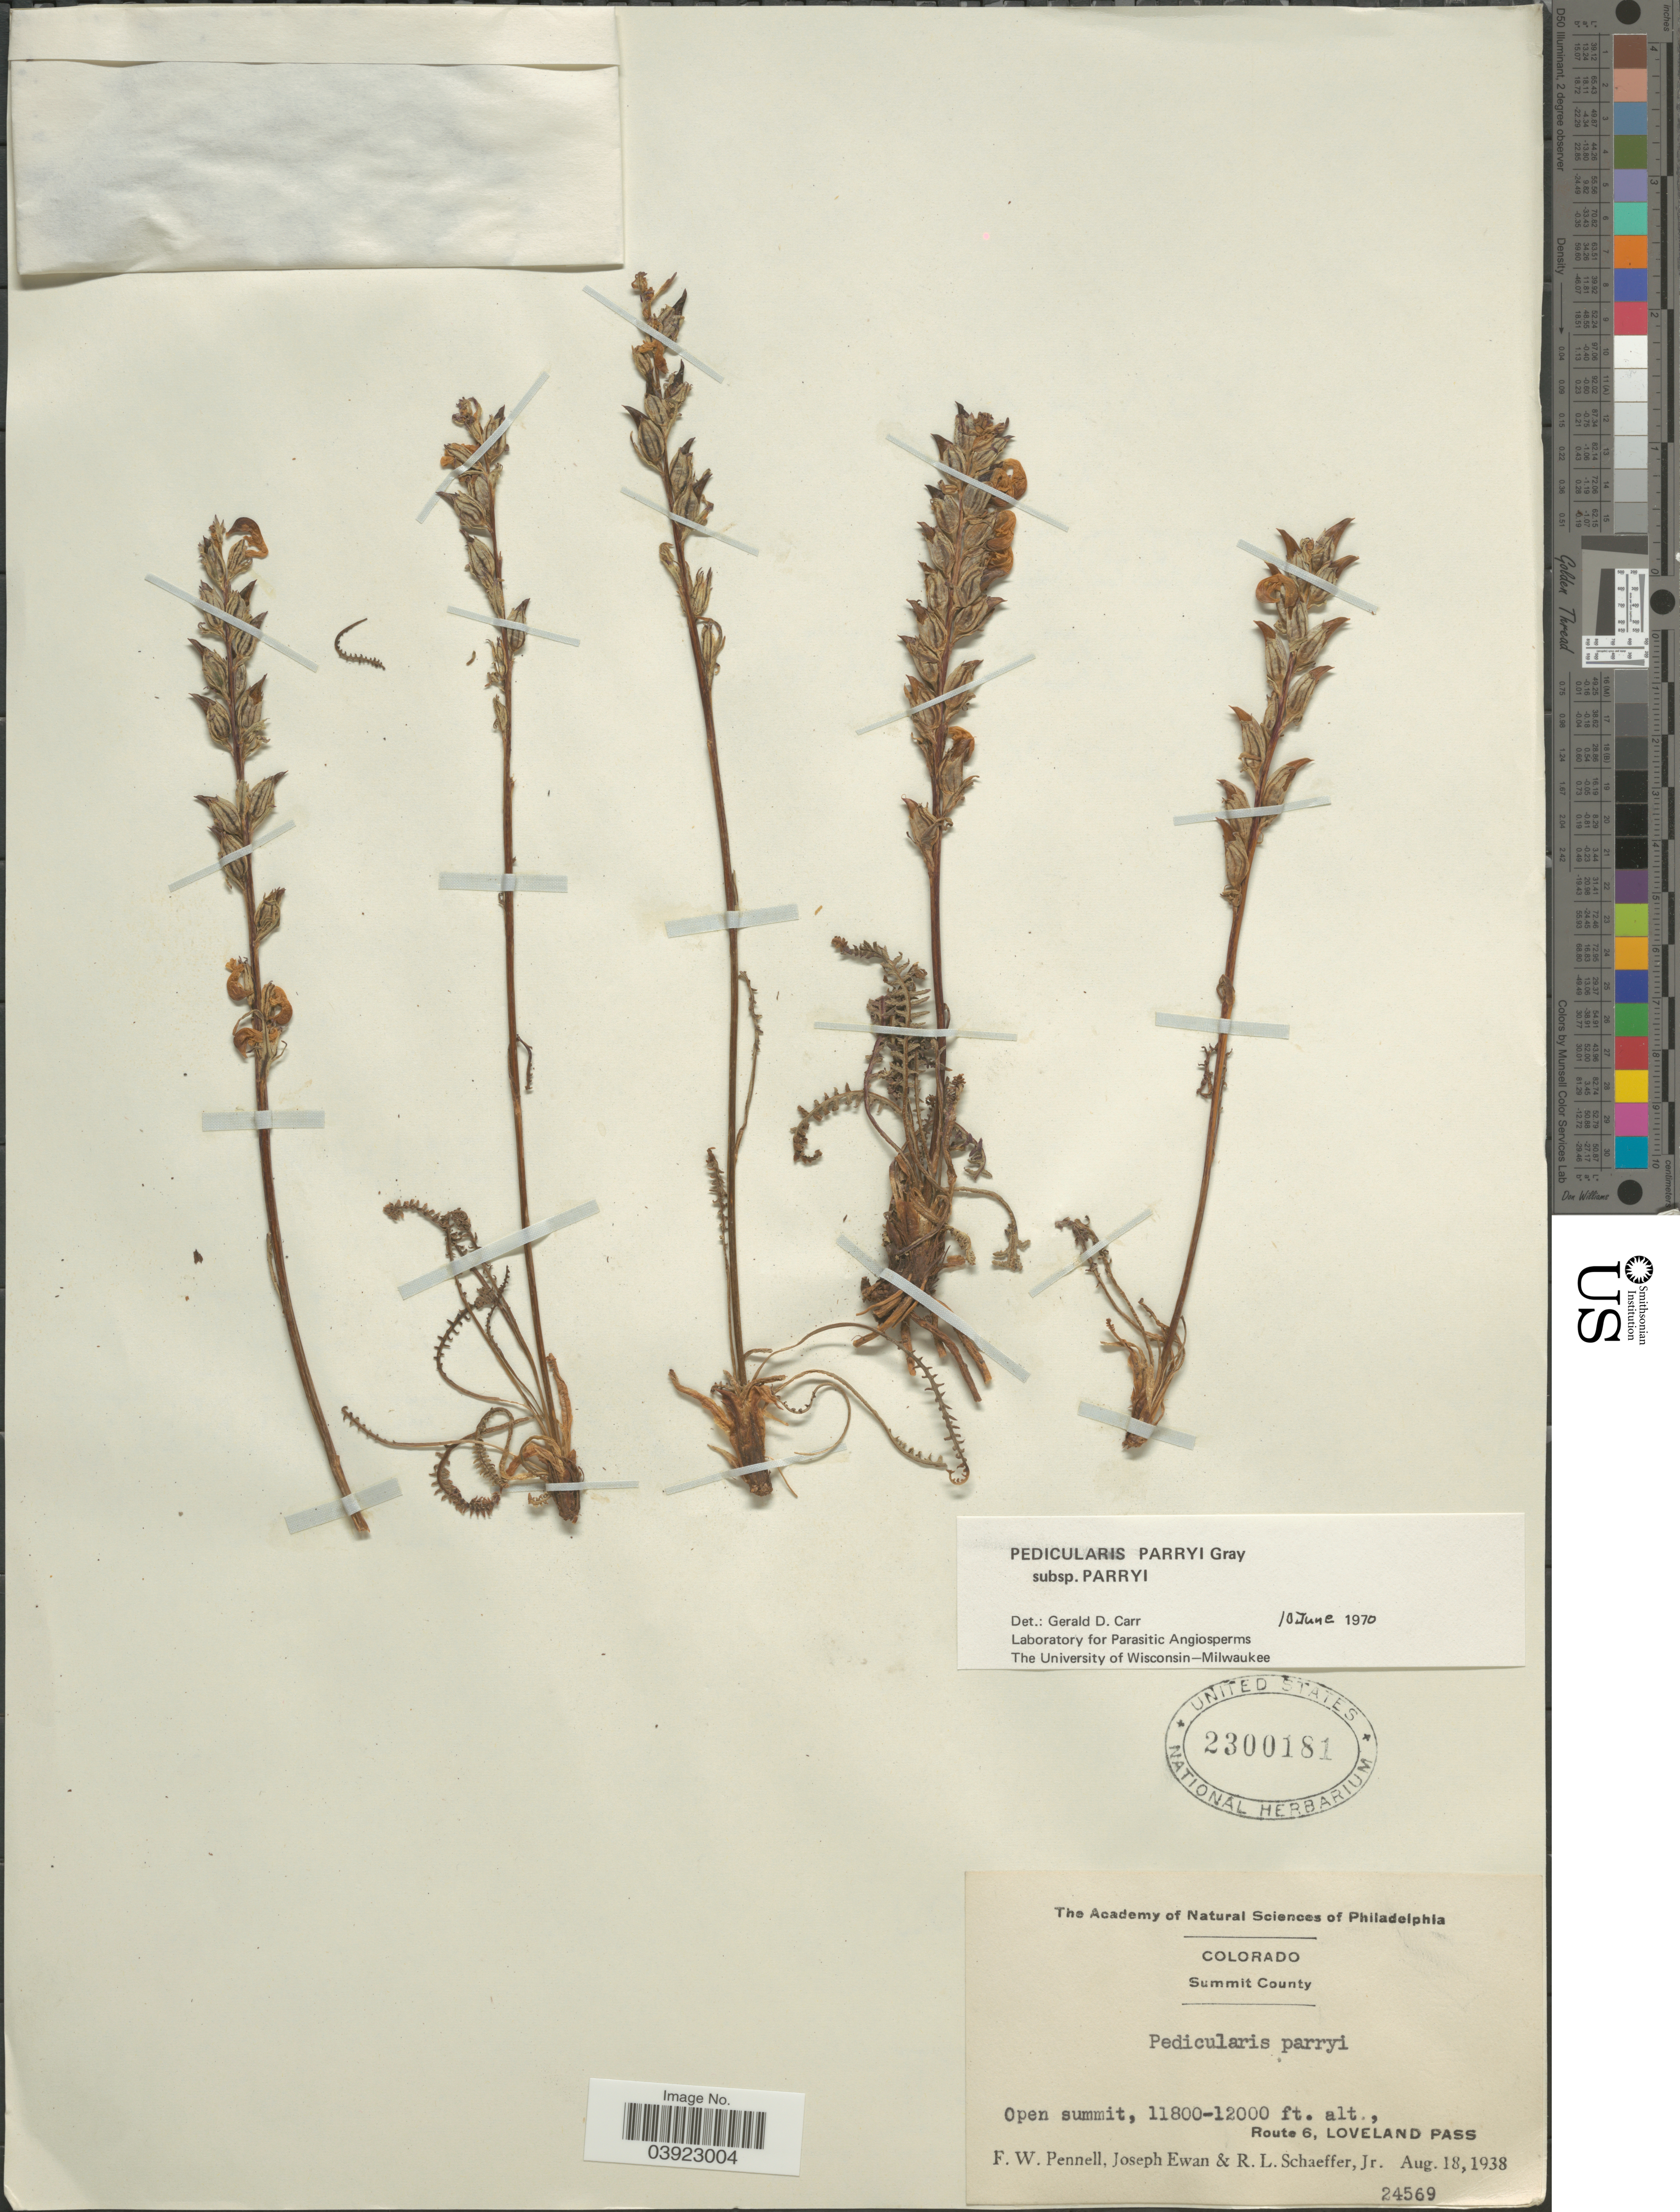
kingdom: Plantae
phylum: Tracheophyta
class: Magnoliopsida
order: Lamiales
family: Orobanchaceae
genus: Pedicularis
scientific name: Pedicularis parryi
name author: A. Gray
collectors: F. W. Pennell, J. A. Ewan & R. L. Schaeffer Jr.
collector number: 24569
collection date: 1938-08-18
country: United States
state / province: Colorado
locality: Summit County. Open summit, Route 6, Loveland Pass.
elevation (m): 3597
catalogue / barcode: US 2300181